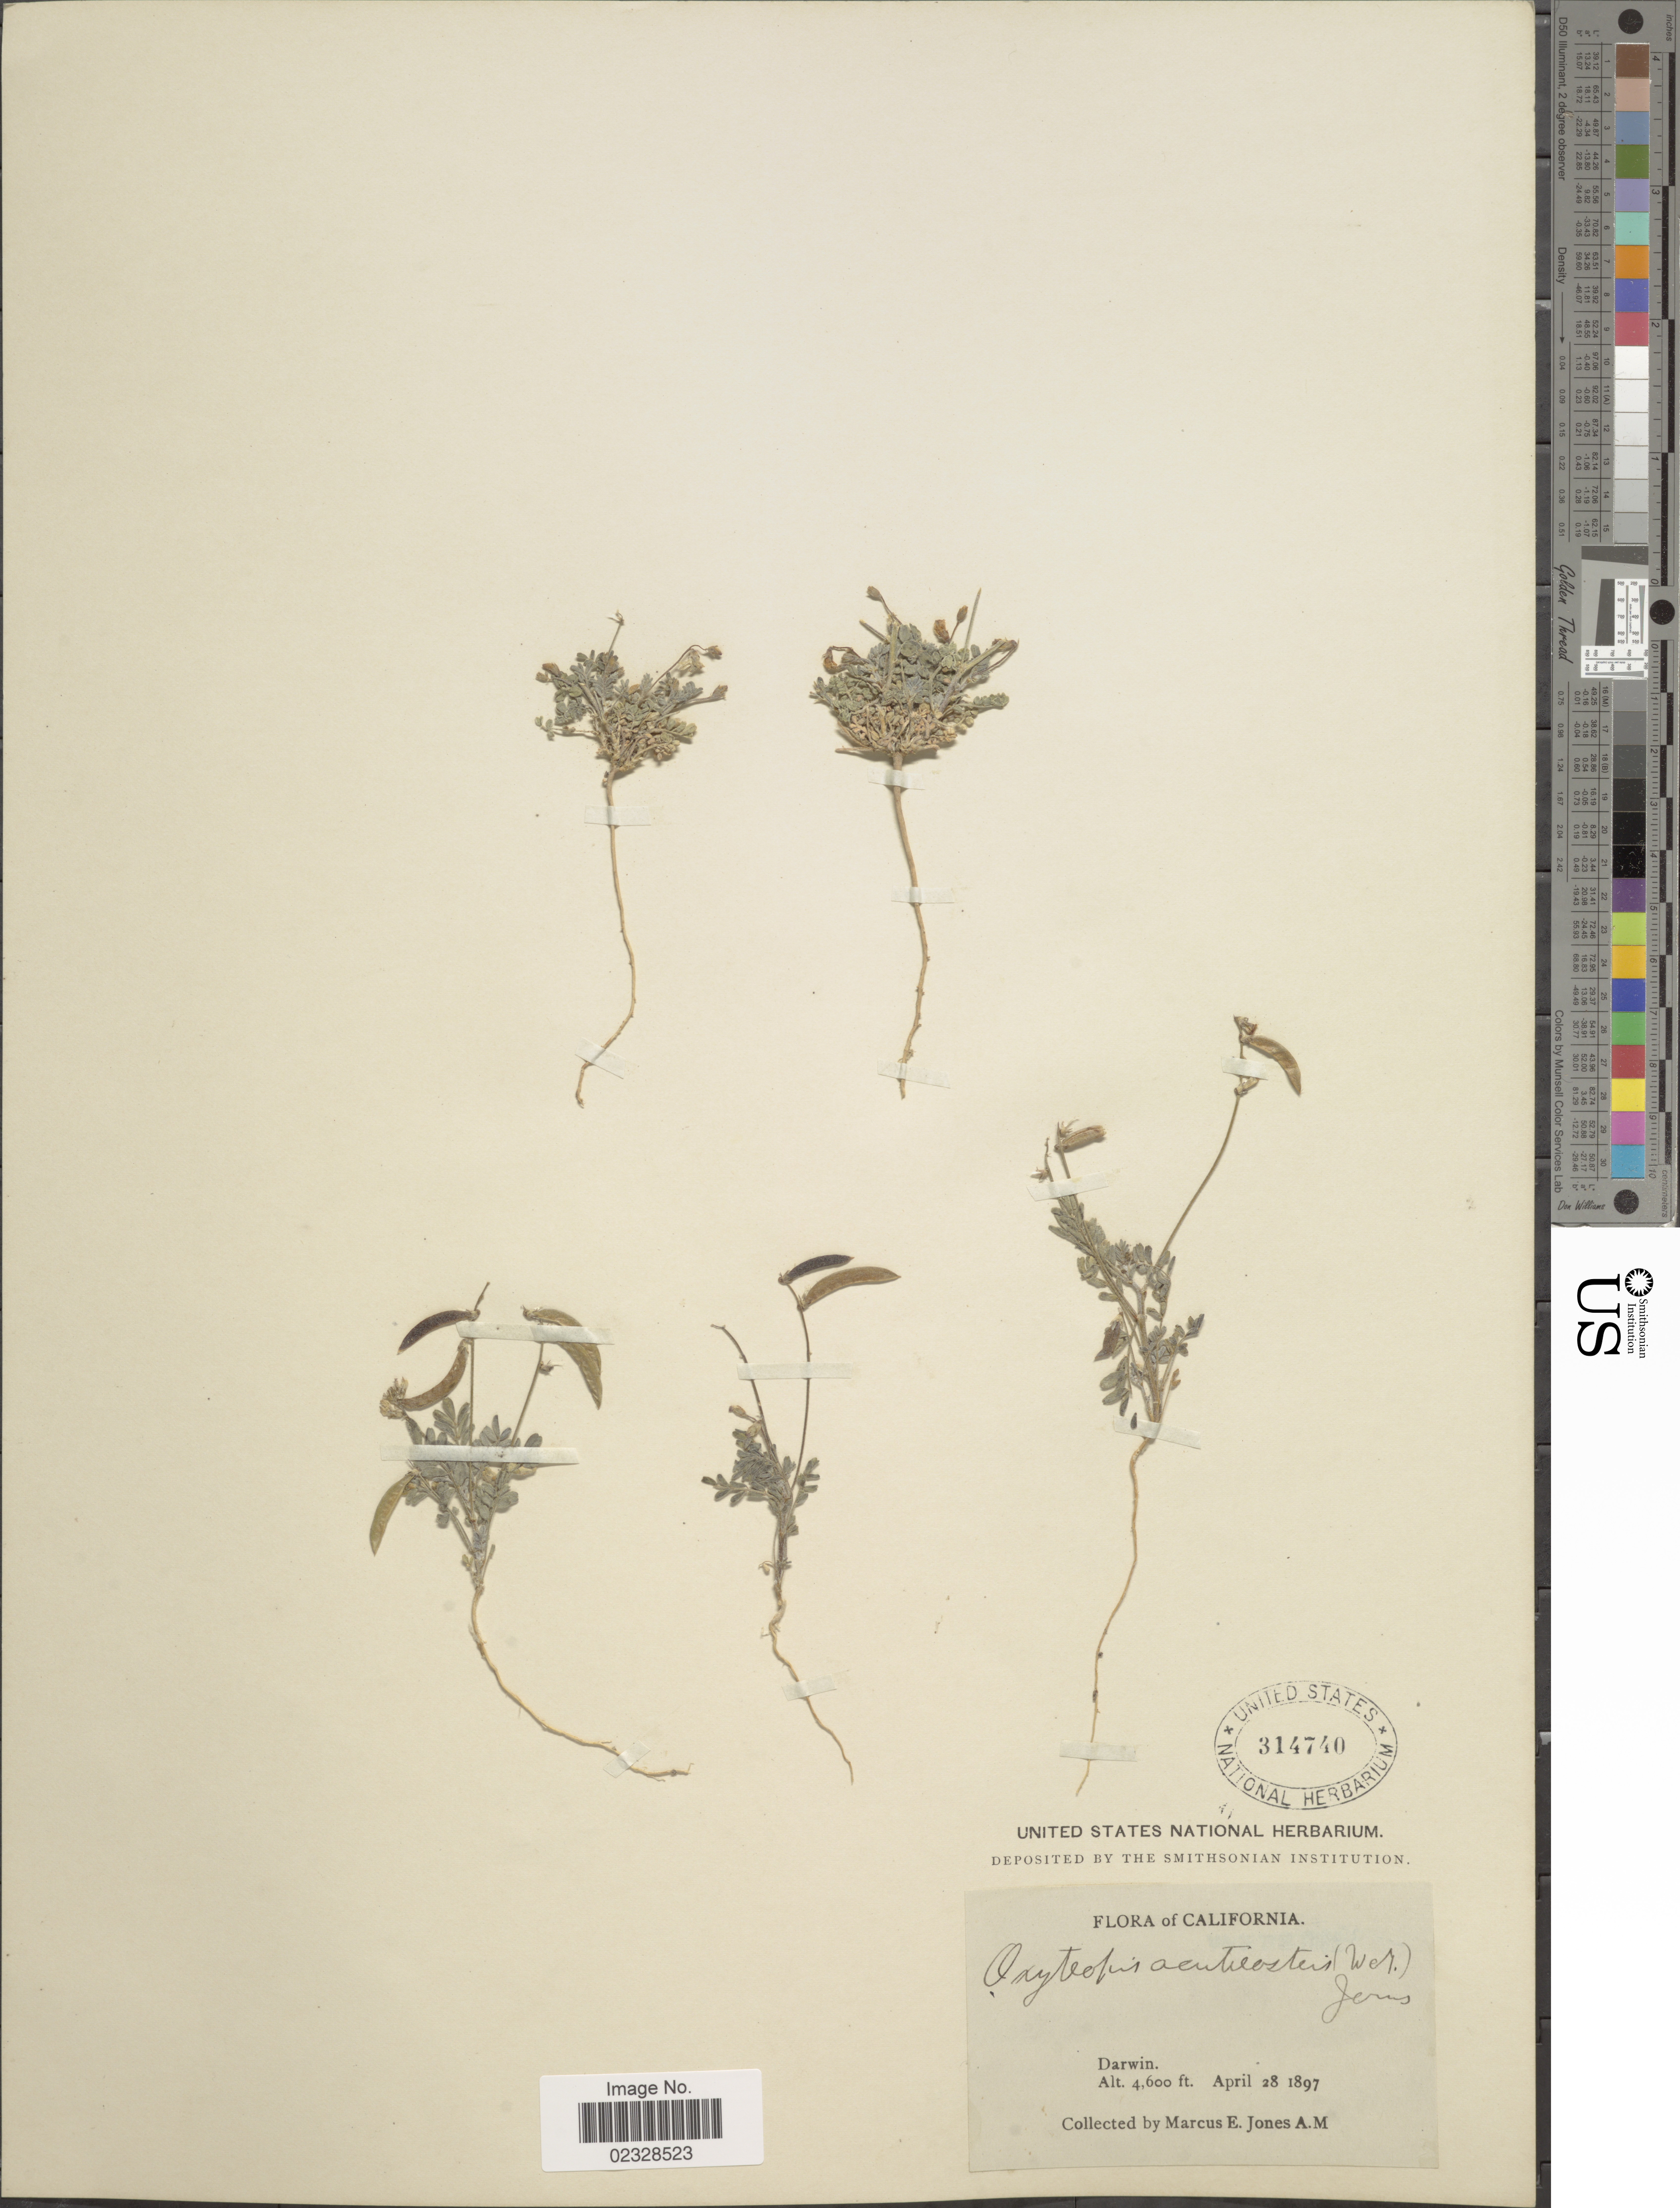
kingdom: Plantae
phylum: Tracheophyta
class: Magnoliopsida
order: Fabales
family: Fabaceae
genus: Astragalus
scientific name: Astragalus acutirostris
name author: S. Watson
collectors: M. E. Jones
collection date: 1897-04-28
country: United States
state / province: California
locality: Darwin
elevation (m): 1402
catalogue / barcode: US 314740